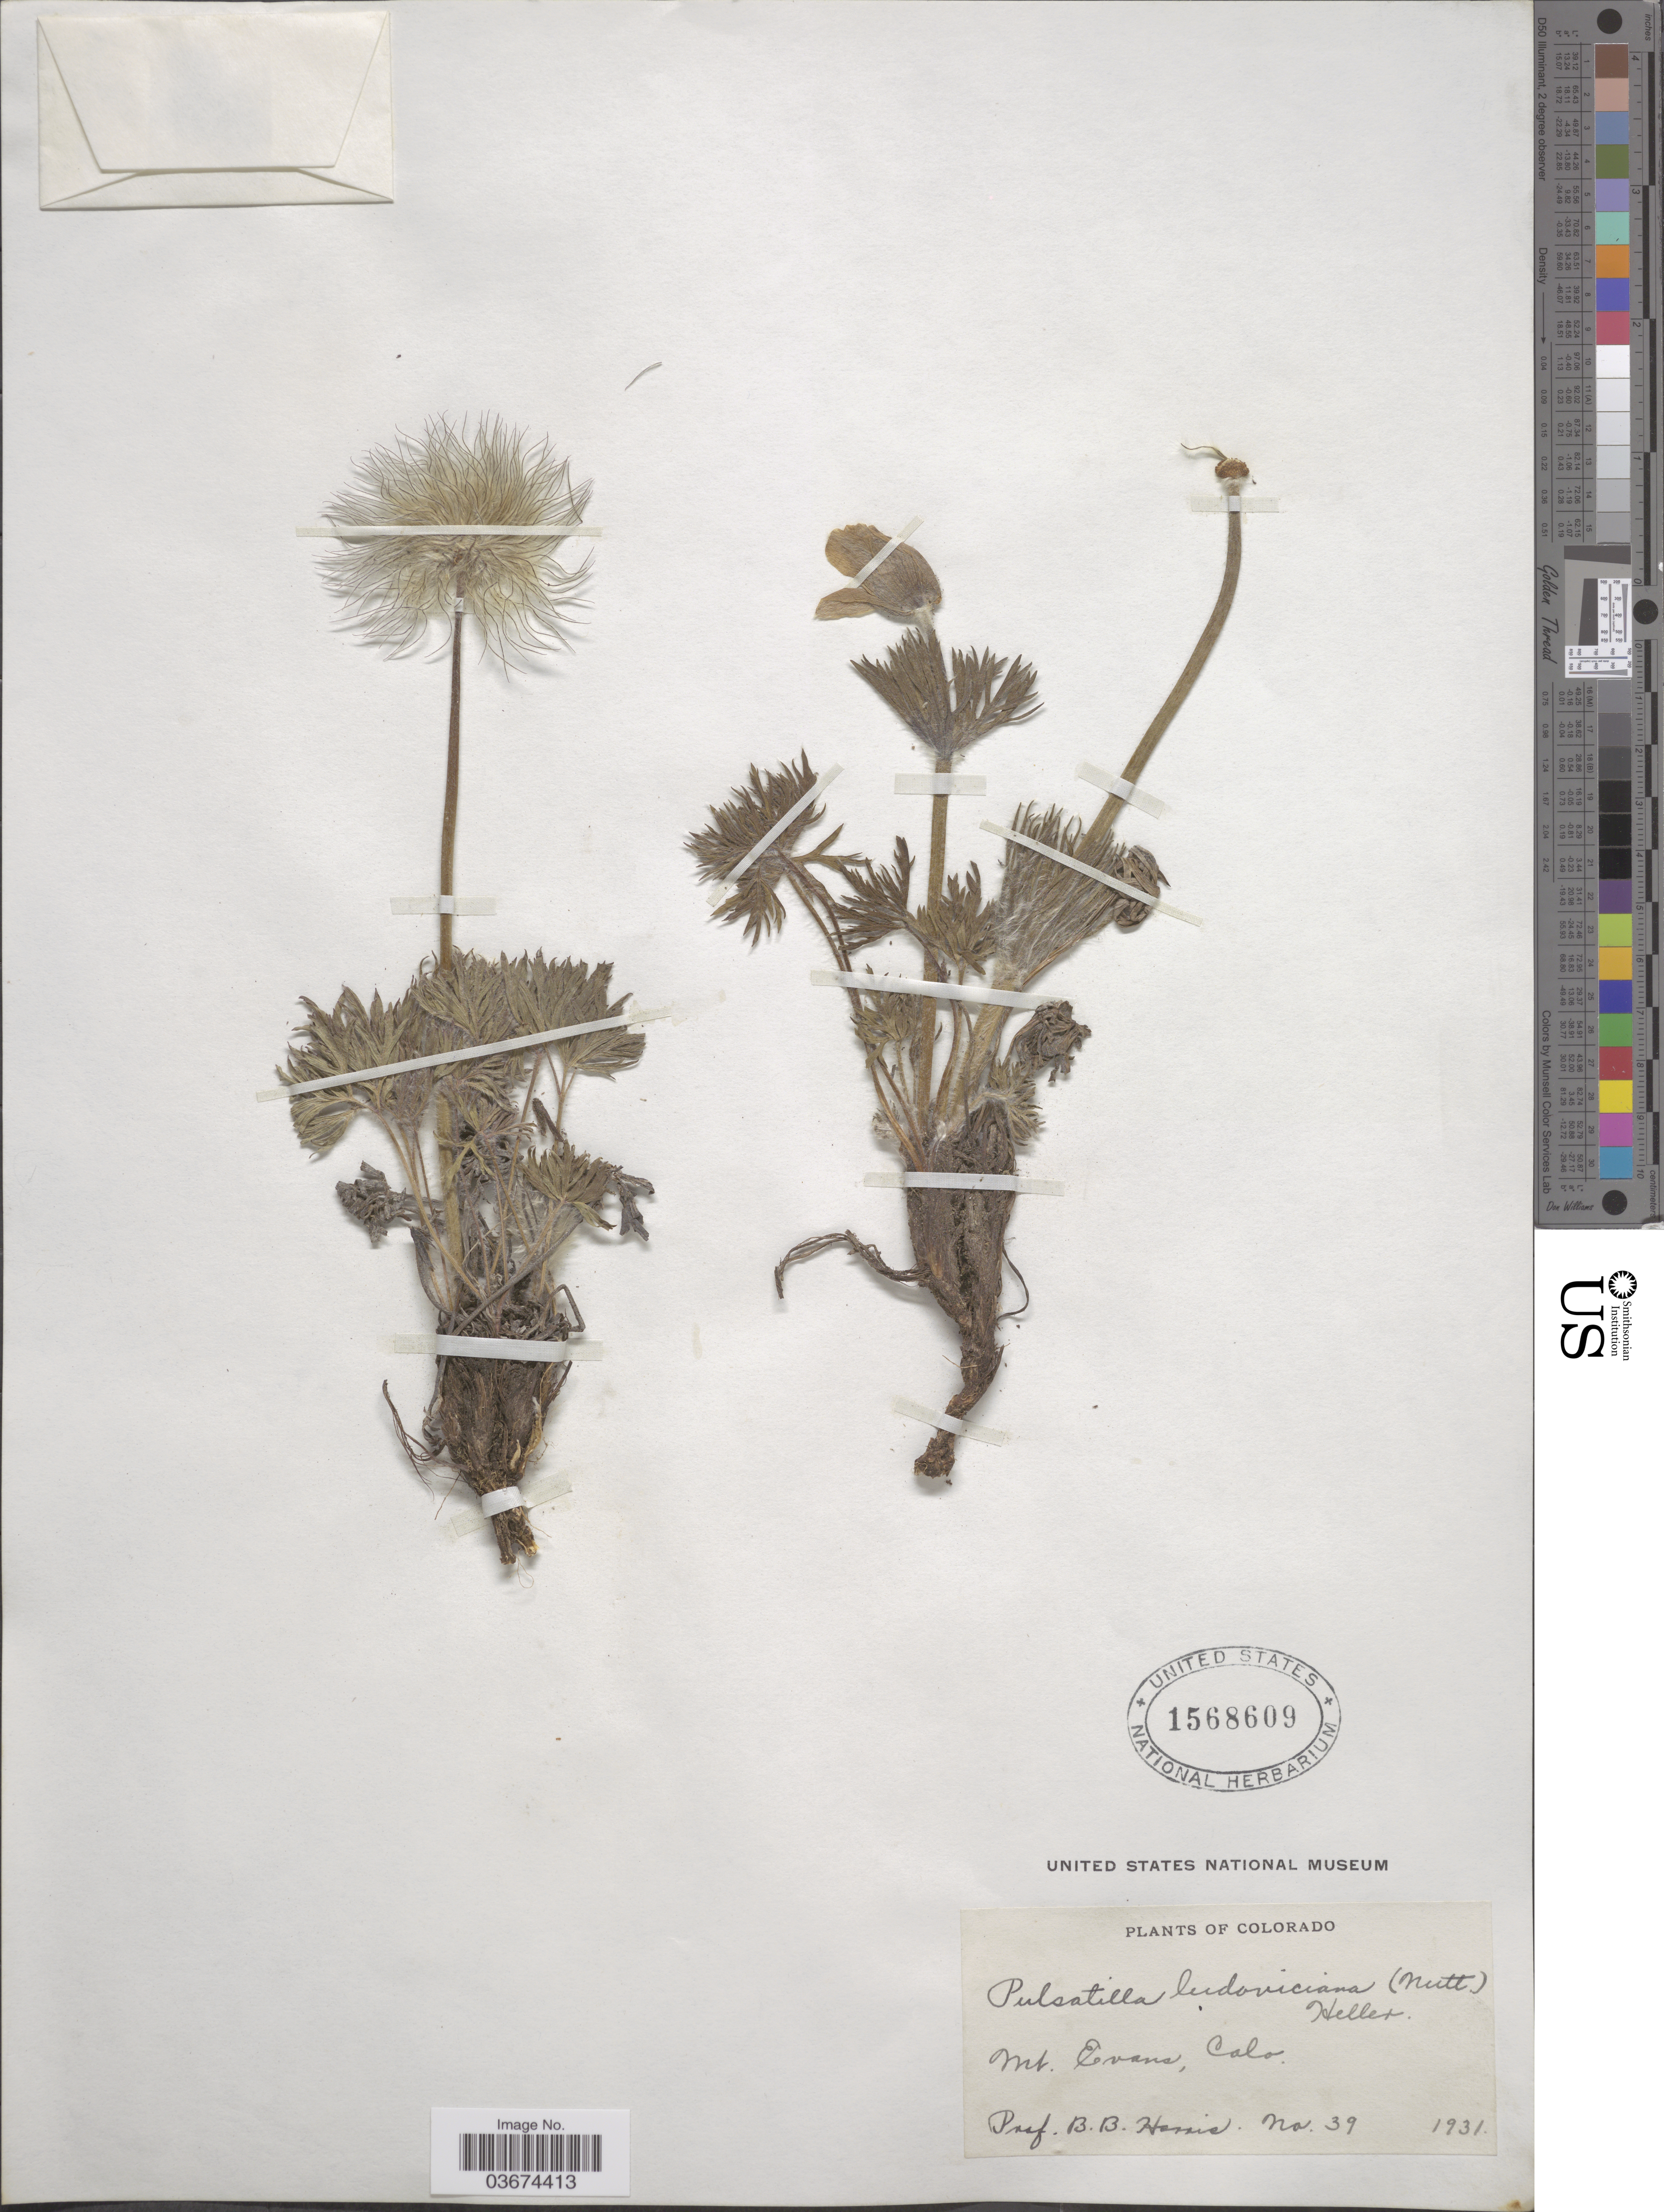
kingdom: Plantae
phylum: Tracheophyta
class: Magnoliopsida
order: Ranunculales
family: Ranunculaceae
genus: Pulsatilla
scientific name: Pulsatilla nuttalliana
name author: (DC.) Bercht. & J. Presl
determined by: Strong, Mark T., (BOT), Smithsonian Institution - National Museum of Natural History (UNITED STATES)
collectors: B. B. Harris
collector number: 39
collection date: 1931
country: United States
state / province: Colorado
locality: Mt. Evans.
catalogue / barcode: US 1568609